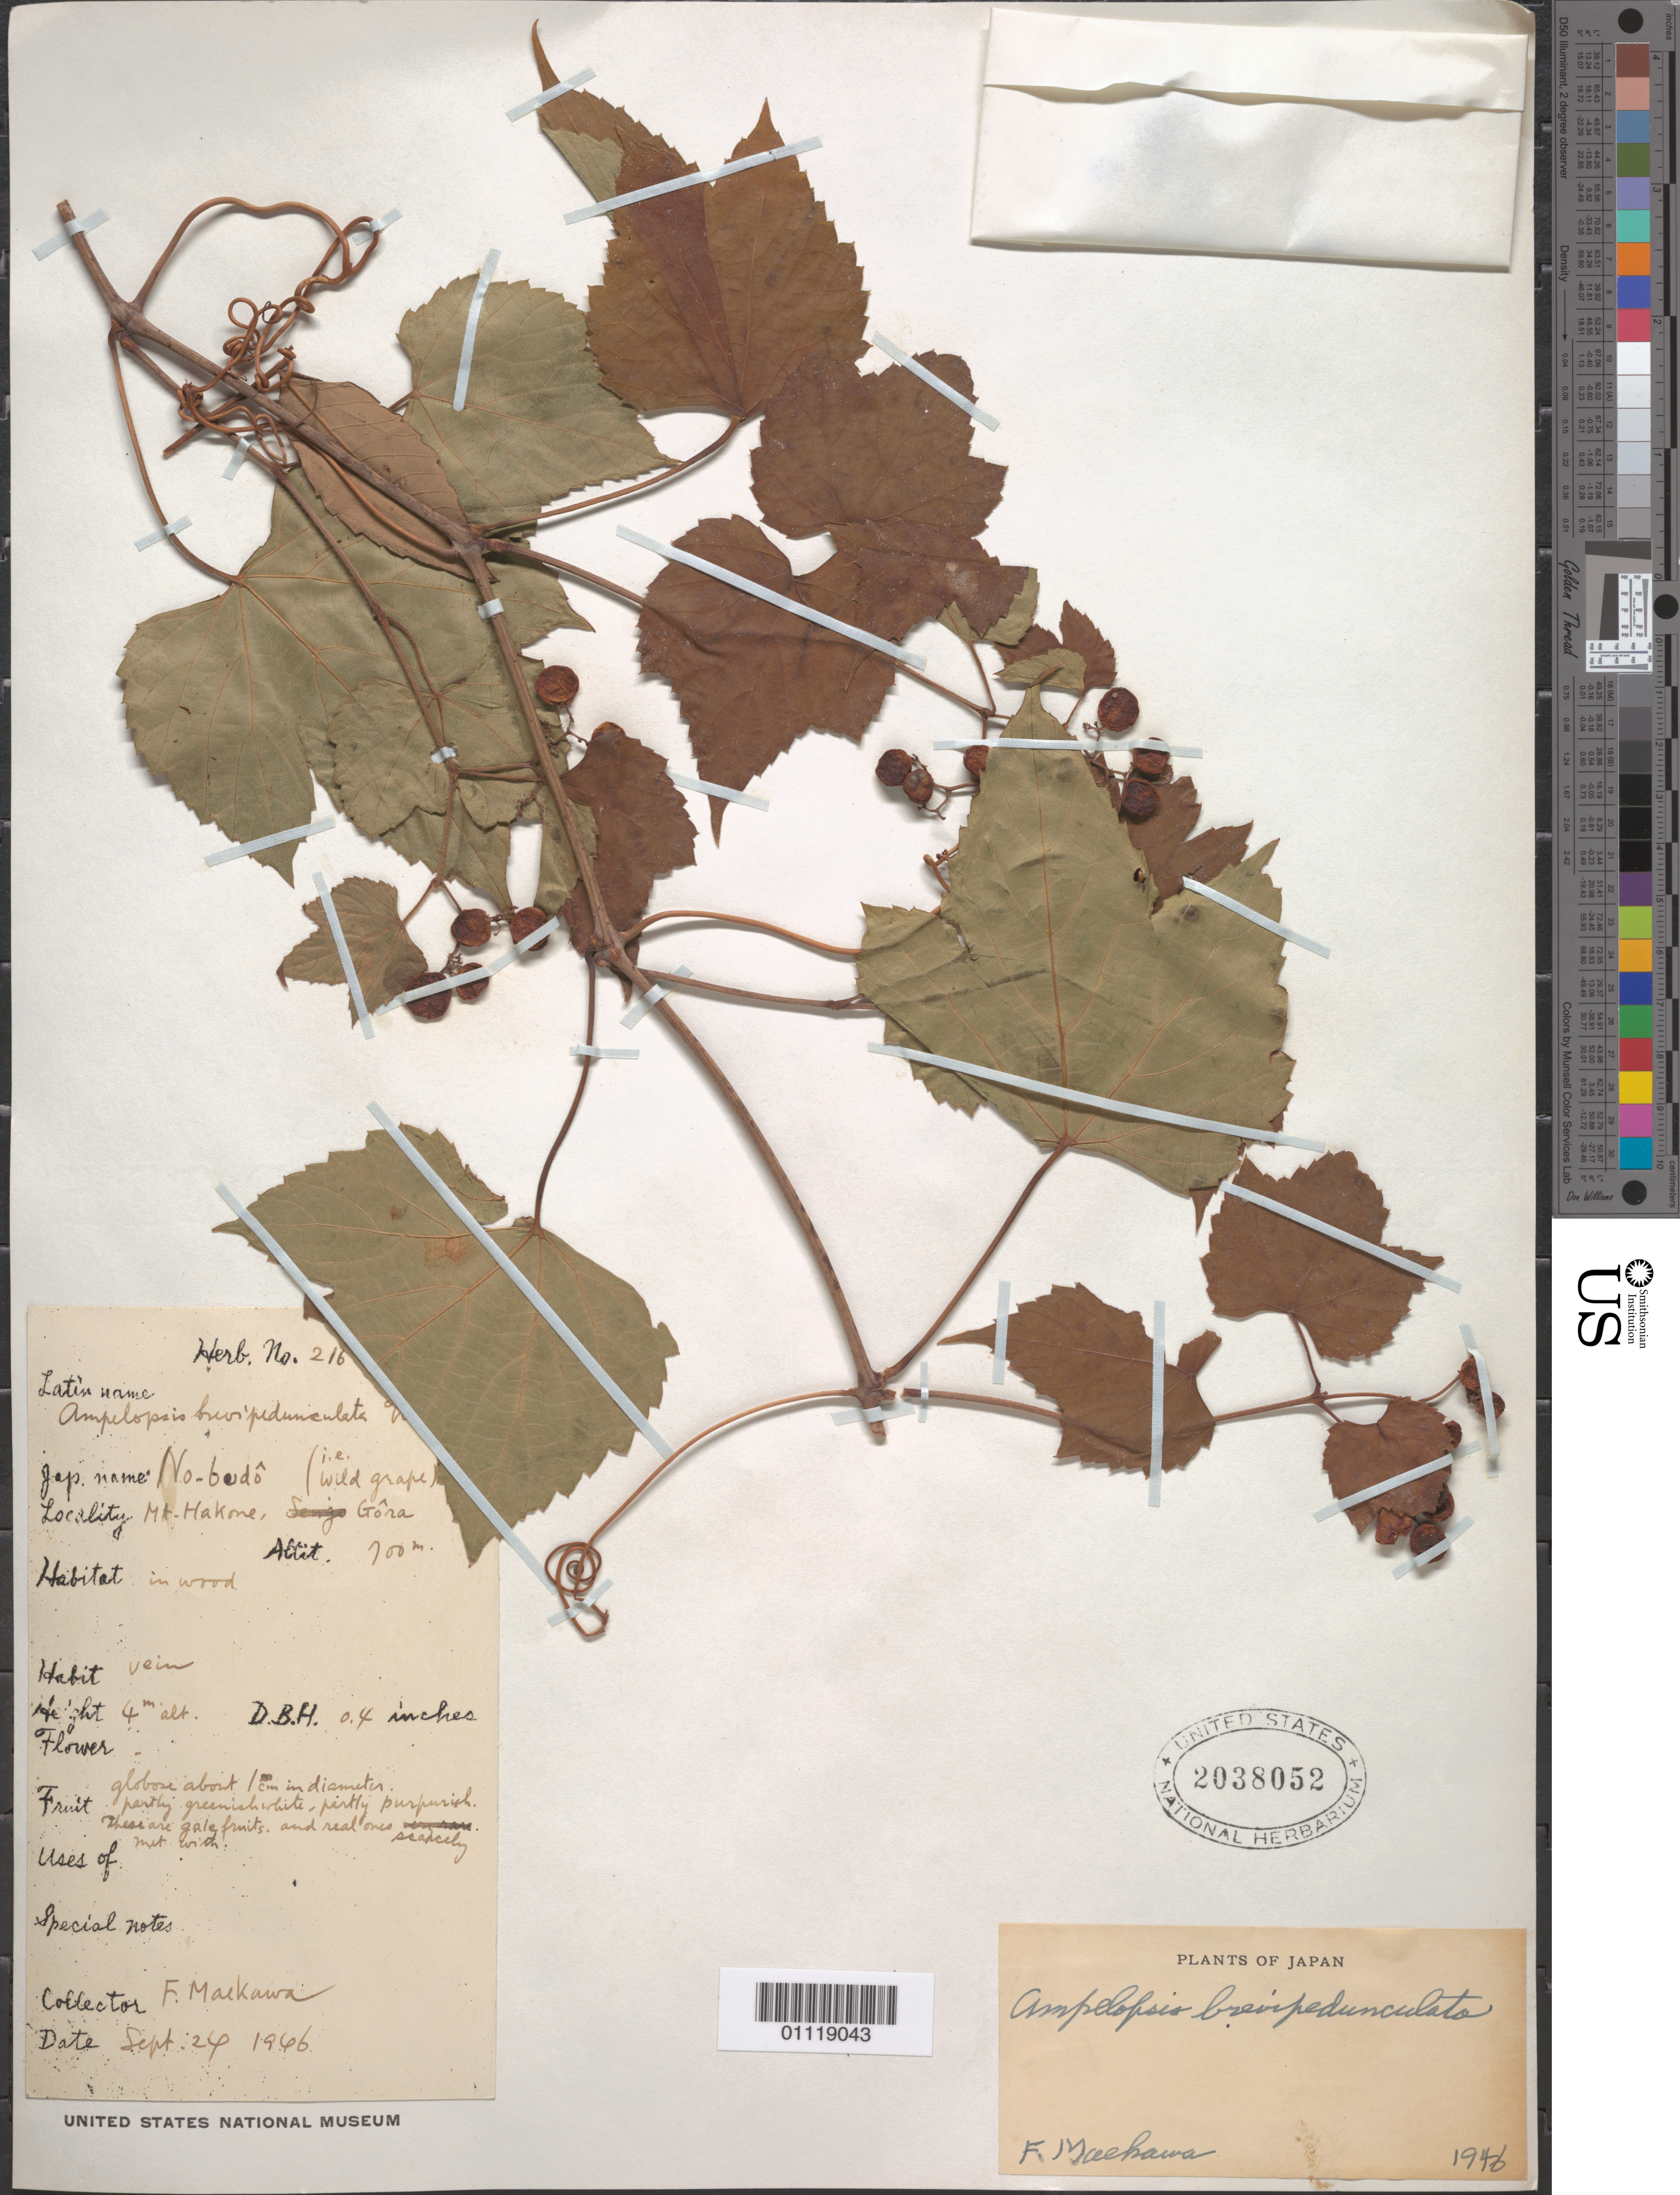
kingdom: Plantae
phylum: Tracheophyta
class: Magnoliopsida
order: Vitales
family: Vitaceae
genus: Ampelopsis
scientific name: Ampelopsis brevipedunculata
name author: (Maxim.) Trautv.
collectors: F. Maekawa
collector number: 216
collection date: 1946-09-24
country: Japan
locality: Mt Hakone.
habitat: In wood.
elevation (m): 700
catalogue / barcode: US 2038052